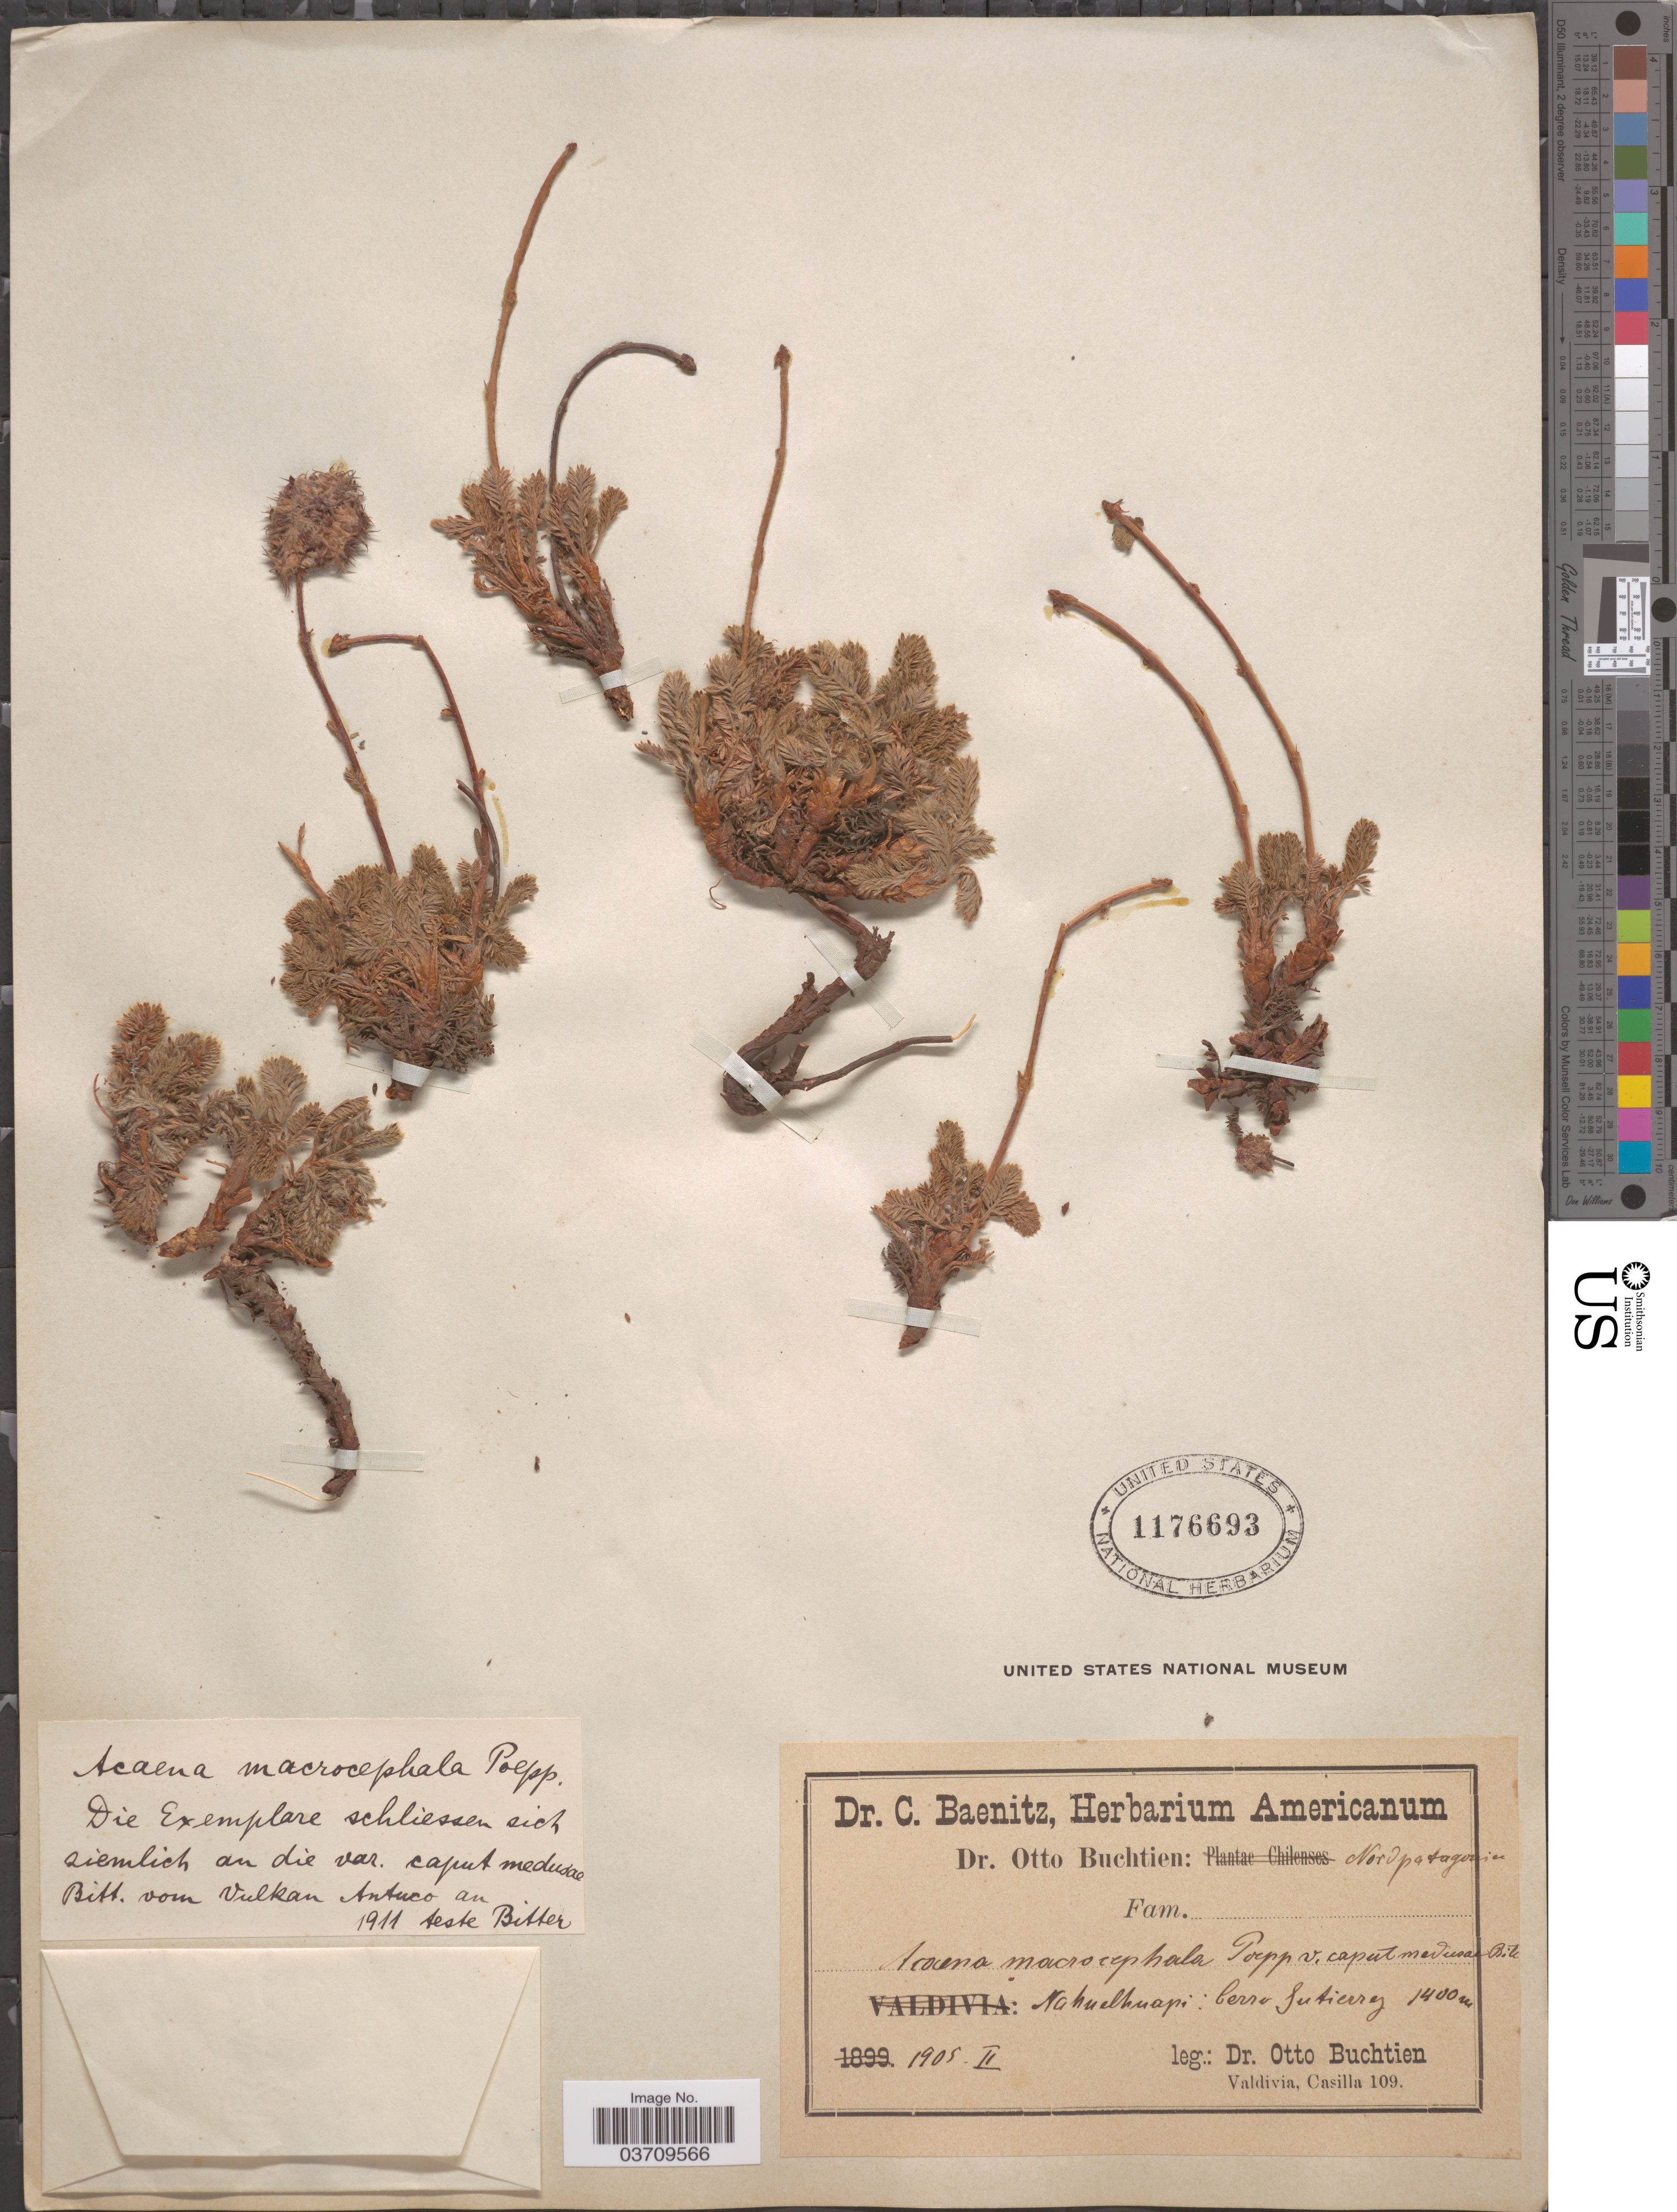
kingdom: Plantae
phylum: Tracheophyta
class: Magnoliopsida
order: Rosales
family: Rosaceae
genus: Acaena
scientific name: Acaena macrocephala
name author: Poepp.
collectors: O. Buchtien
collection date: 1905-02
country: Argentina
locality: Nordpatagonien. Nahuelhuapi: Cerro Gutierrez.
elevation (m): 1400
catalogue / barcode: US 1176693